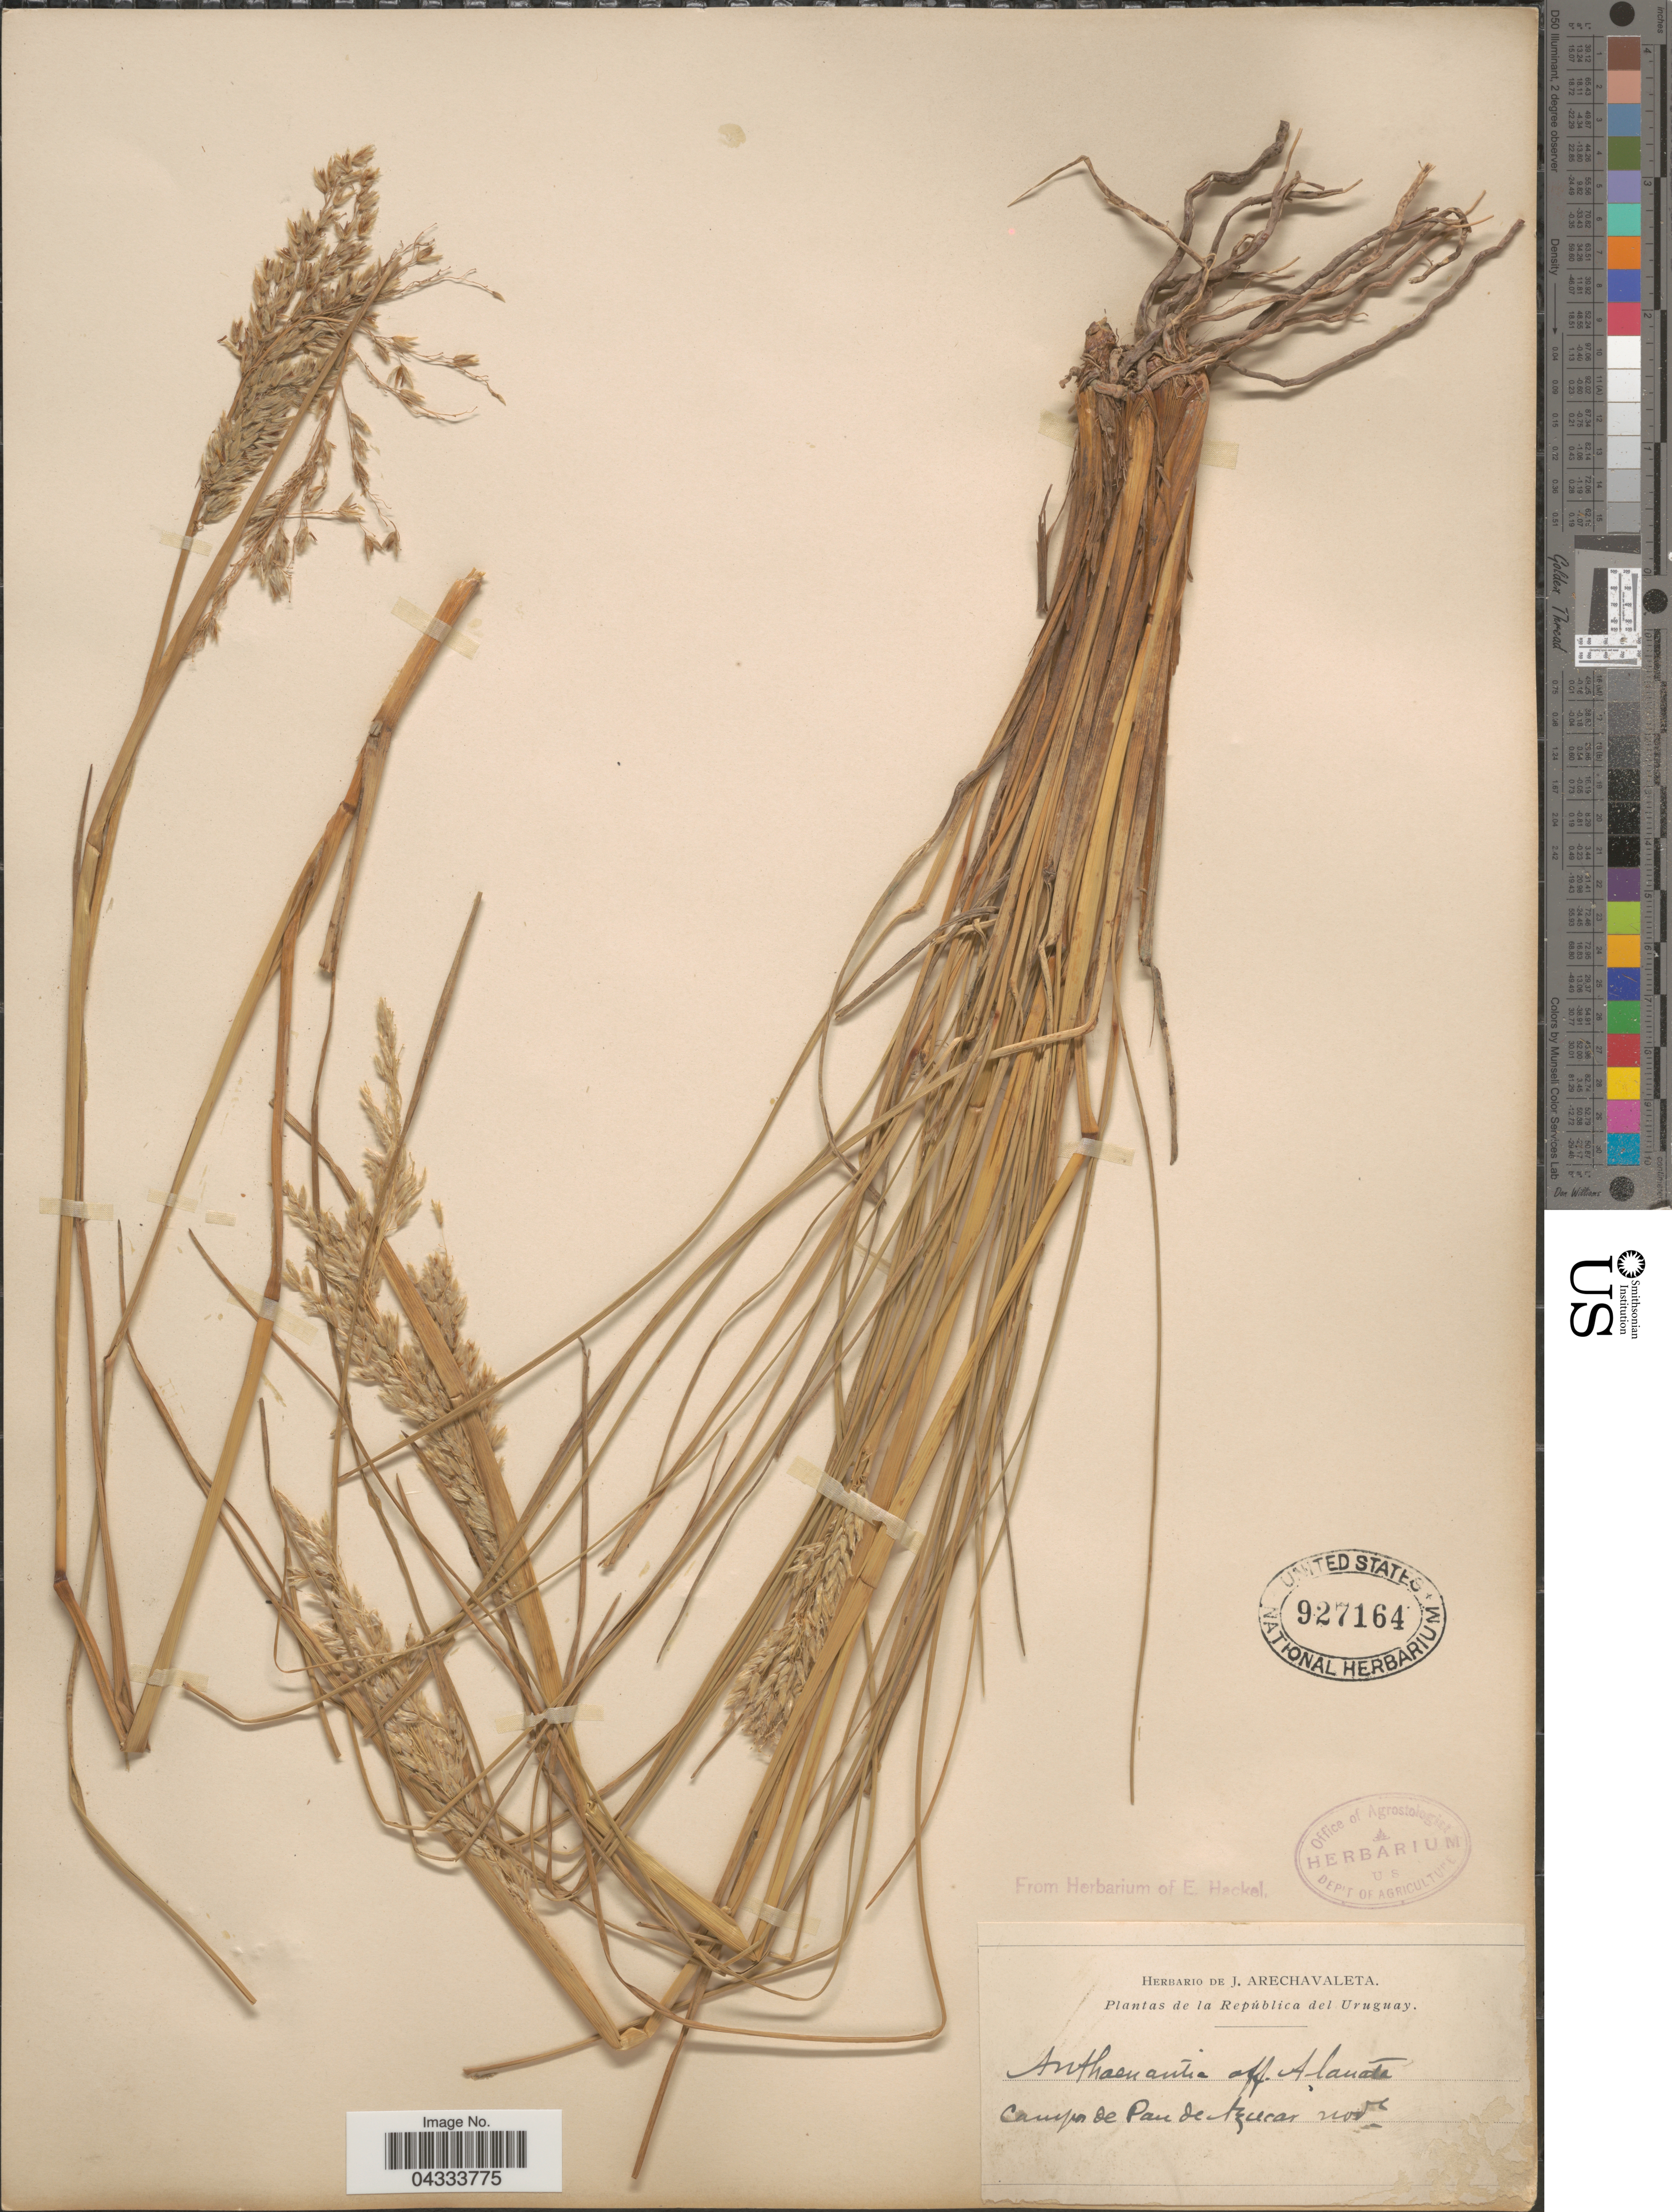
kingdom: Plantae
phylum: Tracheophyta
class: Liliopsida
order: Poales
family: Poaceae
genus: Anthaenantia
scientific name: Anthaenantia lanata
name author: (Kunth) Benth.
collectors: ex herb. de J. Arechavaleta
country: Uruguay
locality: La República del Uruguay. Campo de Pan de Azucas nodl.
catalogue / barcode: US 927164